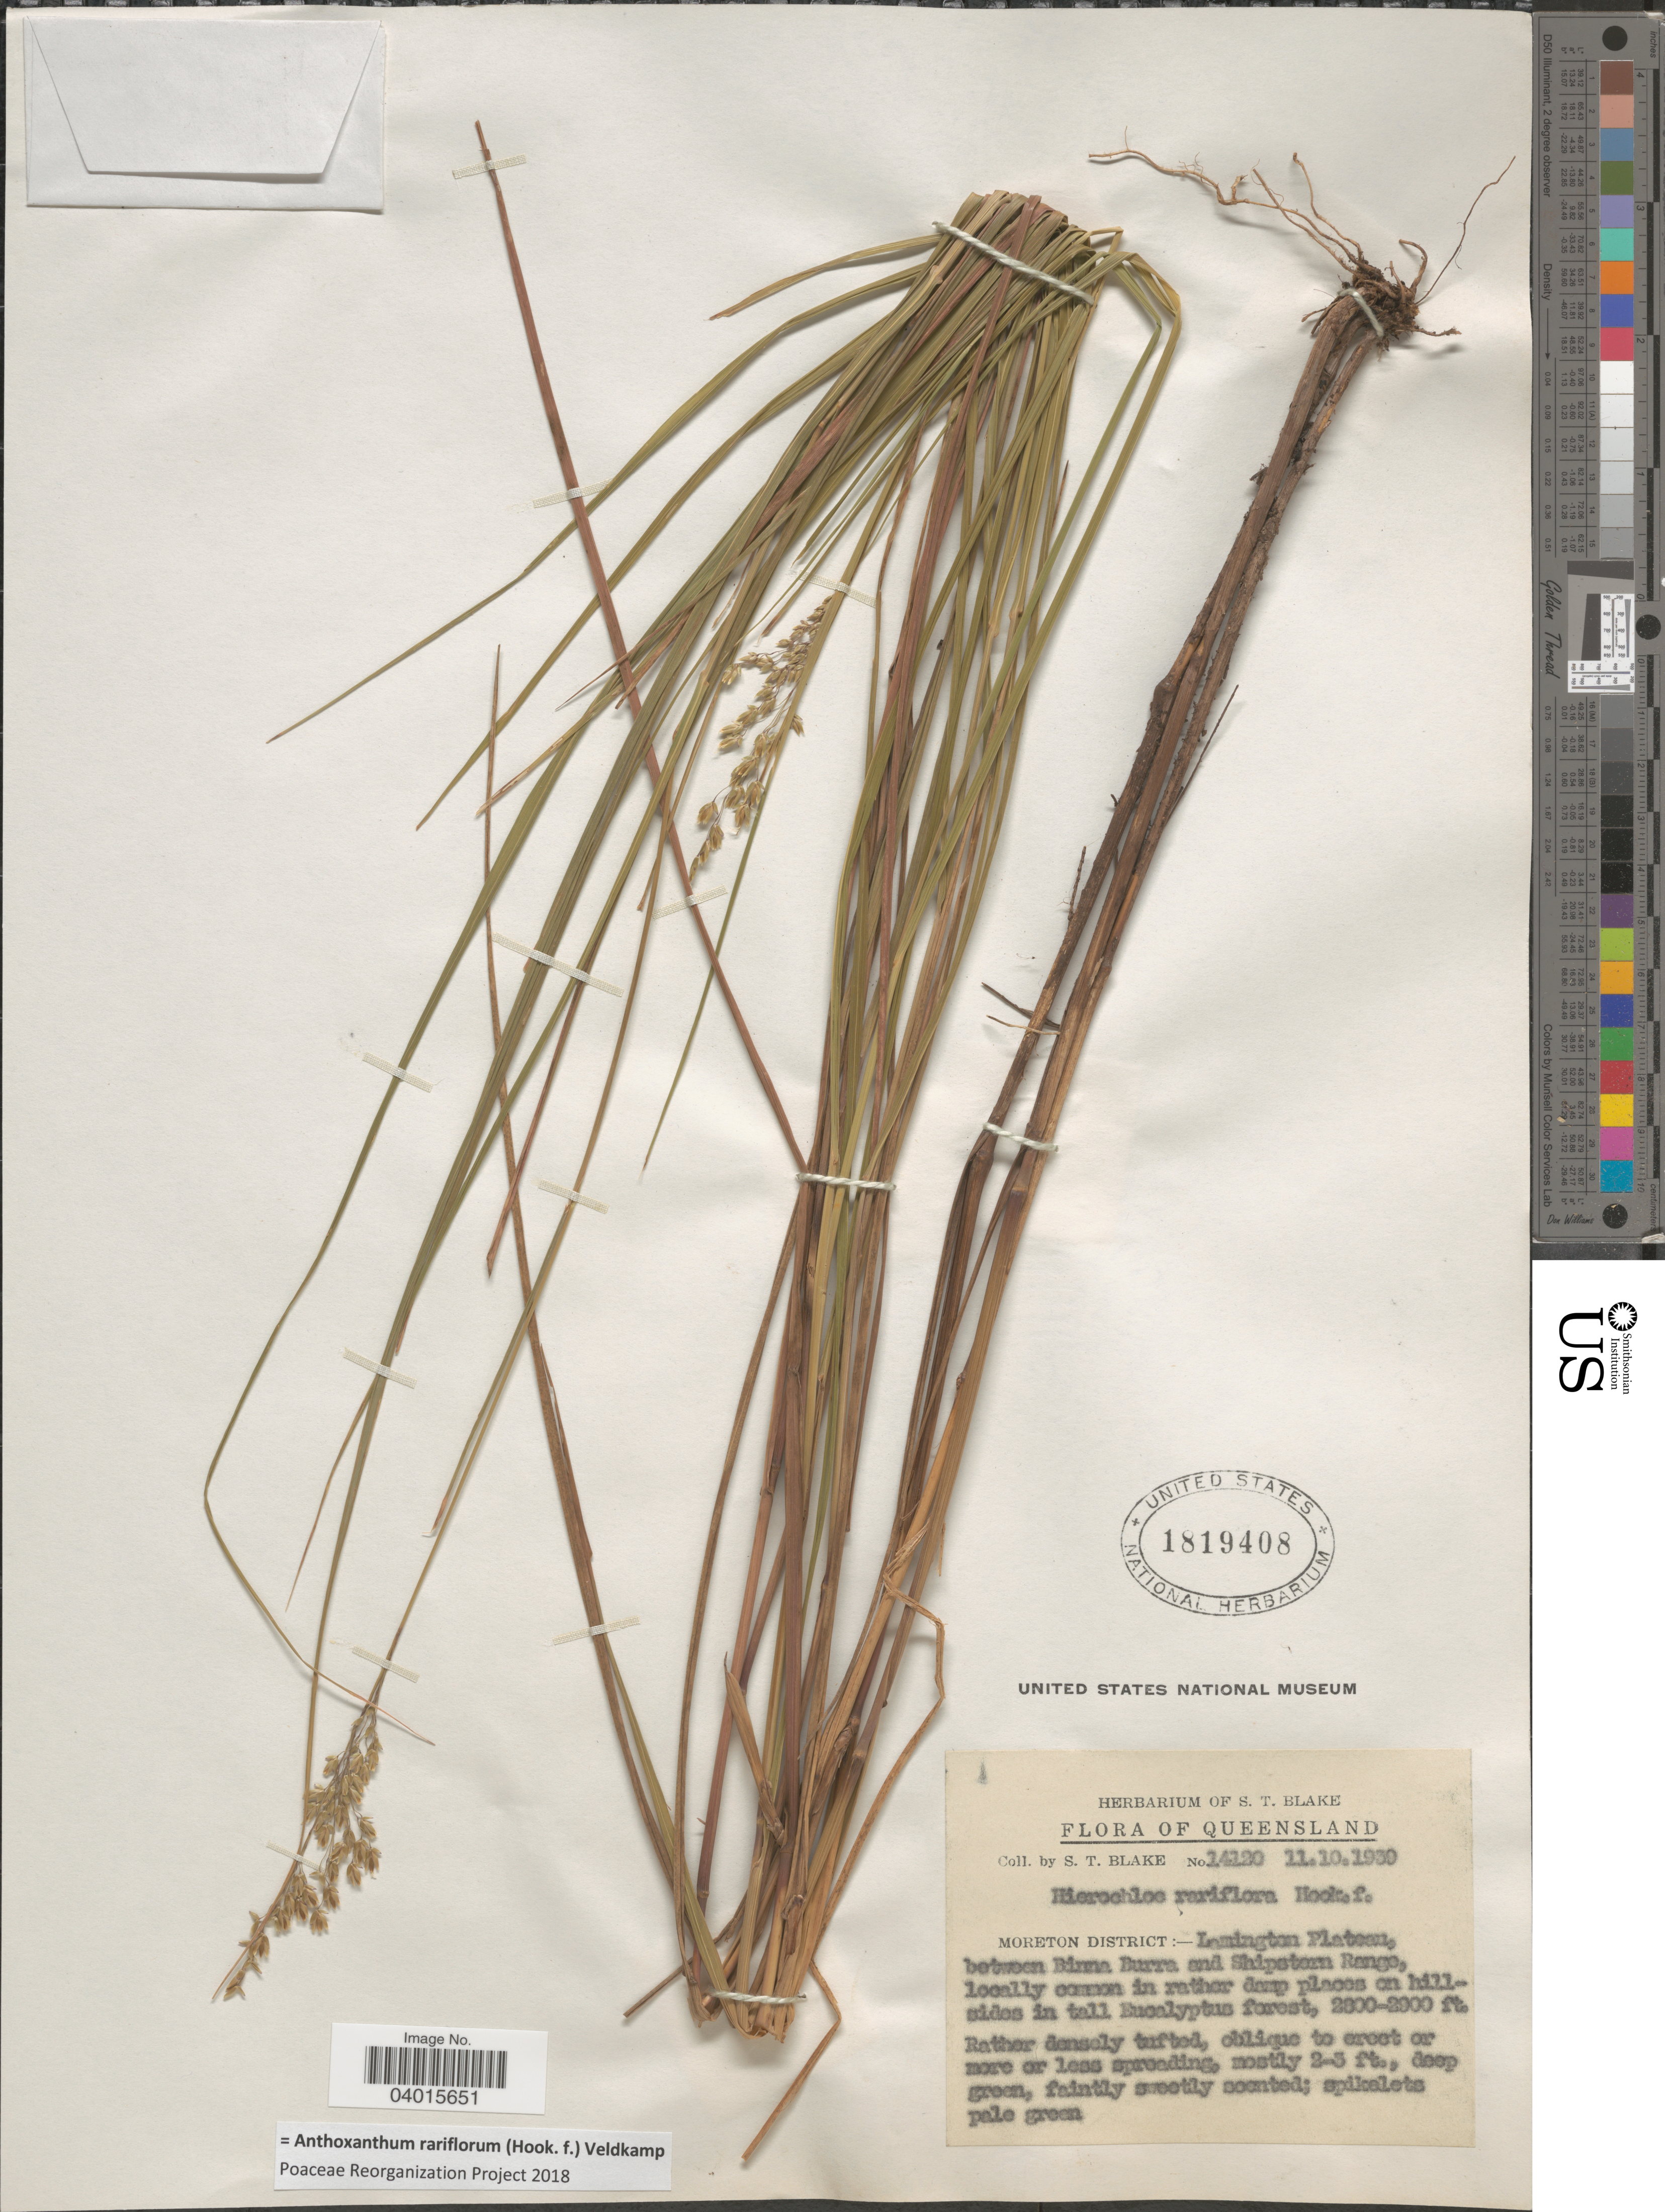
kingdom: Plantae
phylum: Tracheophyta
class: Liliopsida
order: Poales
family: Poaceae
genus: Anthoxanthum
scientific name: Anthoxanthum rariflorum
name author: (Hook. f.) Veldkamp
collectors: S. T. Blake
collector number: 14120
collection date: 1939-10-11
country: Australia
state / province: Queensland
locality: Moreton District:-Lamington Plateau, between binna Burra and Shipstern Range.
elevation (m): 853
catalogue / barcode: US 1819408